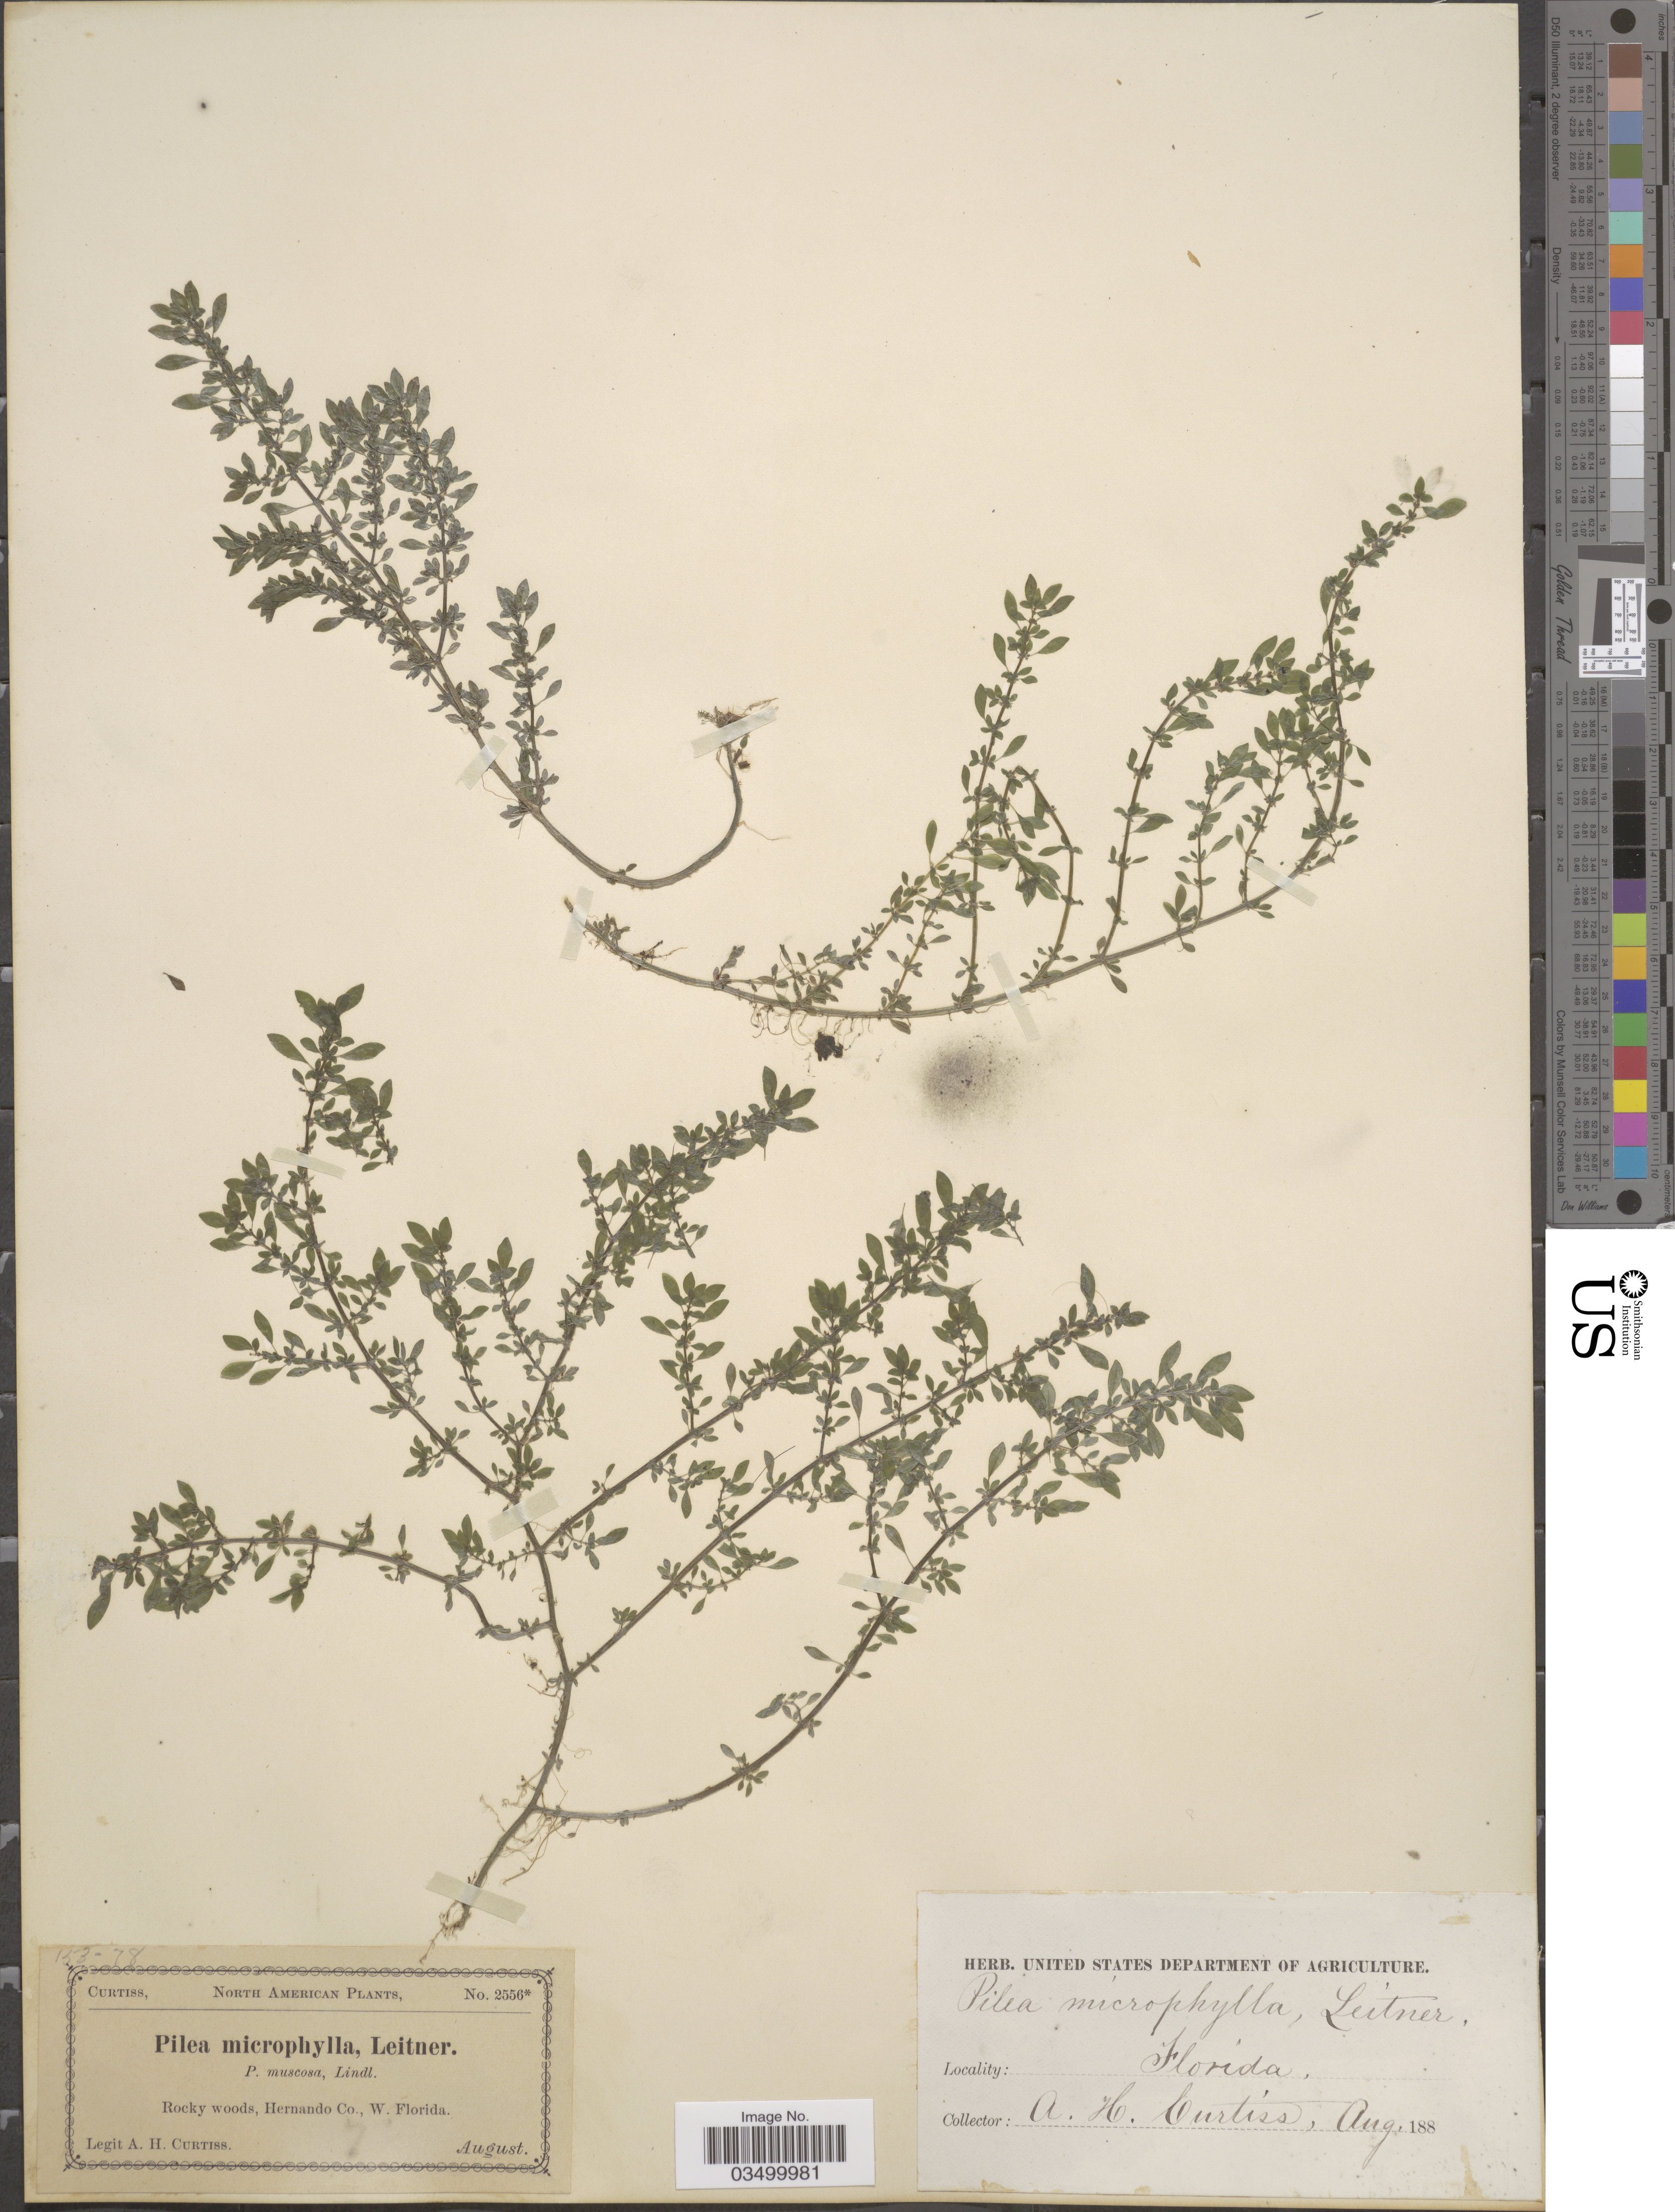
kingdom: Plantae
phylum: Tracheophyta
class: Magnoliopsida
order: Rosales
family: Urticaceae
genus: Pilea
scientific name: Pilea microphylla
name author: (L.) Liebm.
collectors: A. H. Curtiss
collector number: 2556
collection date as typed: August 188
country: United States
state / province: Florida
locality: Hernando Co., W. Florida.